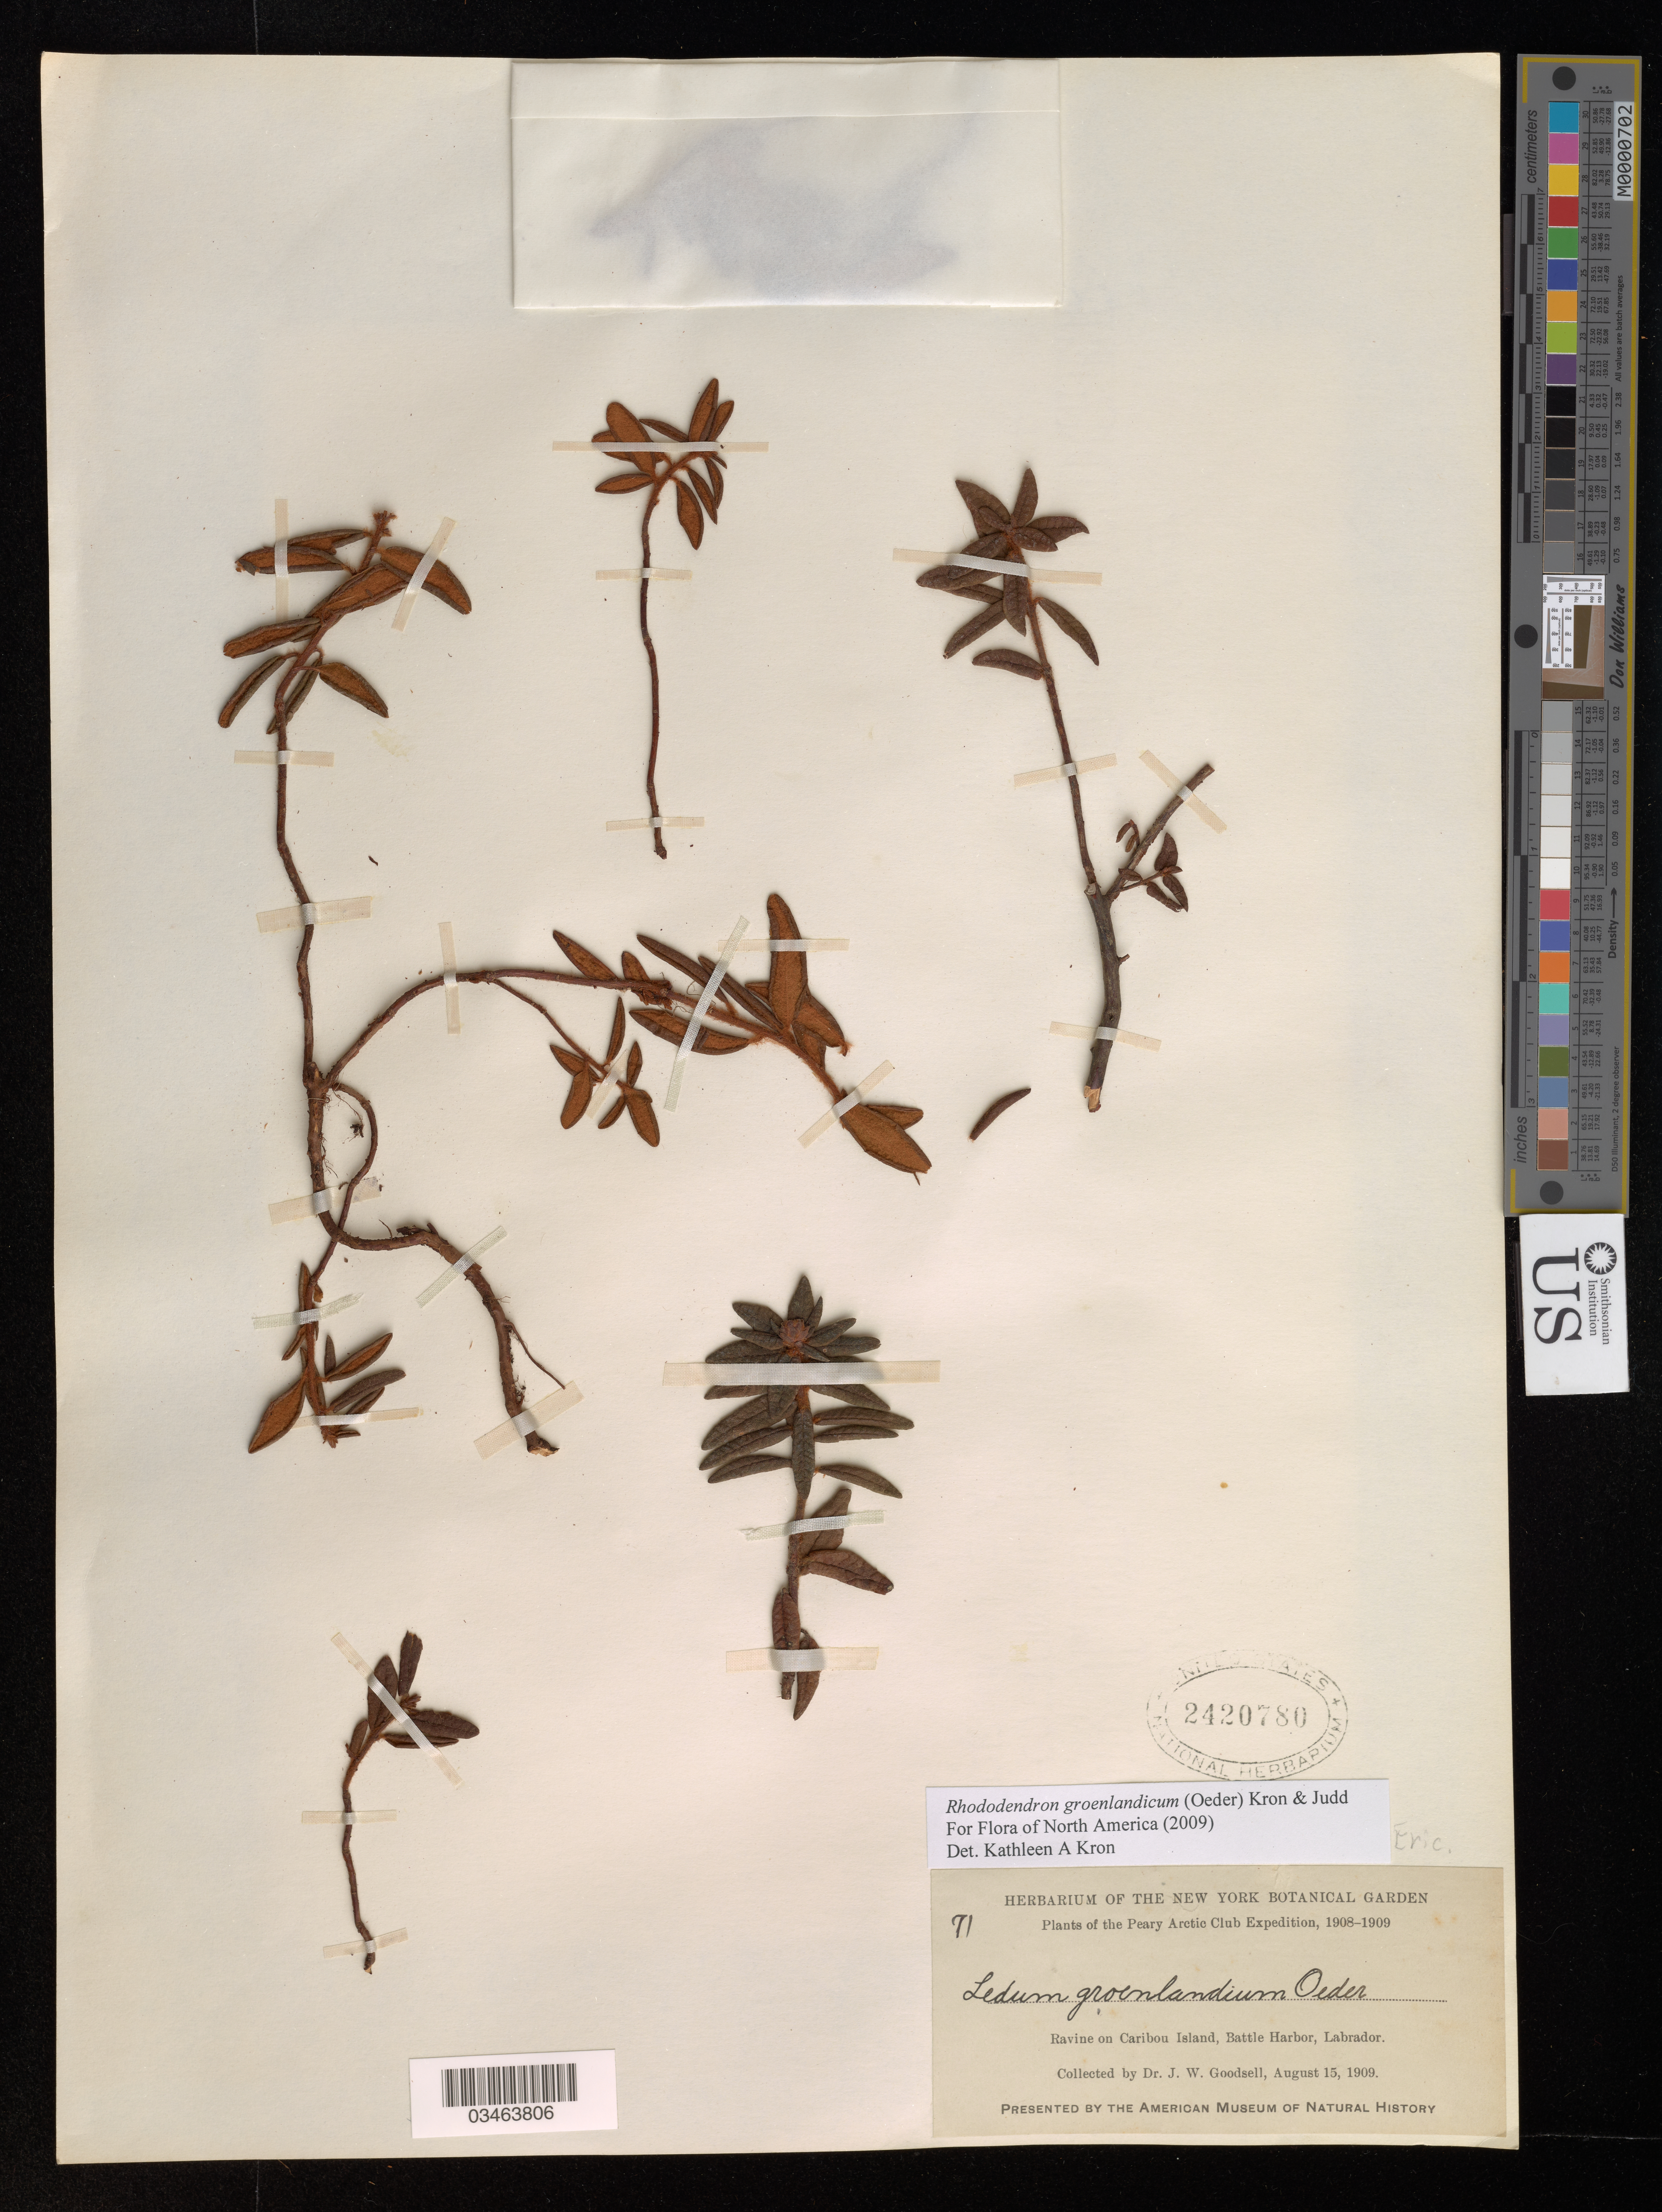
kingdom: Plantae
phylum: Tracheophyta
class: Magnoliopsida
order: Ericales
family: Ericaceae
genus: Rhododendron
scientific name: Rhododendron groenlandicum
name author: (Oeder) Kron & Judd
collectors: J. Goodsell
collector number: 71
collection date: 1909-08-15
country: Canada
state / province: Newfoundland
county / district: Labrador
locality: Ravine on Caribou Island, Battle Harbor, Labrador.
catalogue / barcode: US 2420780